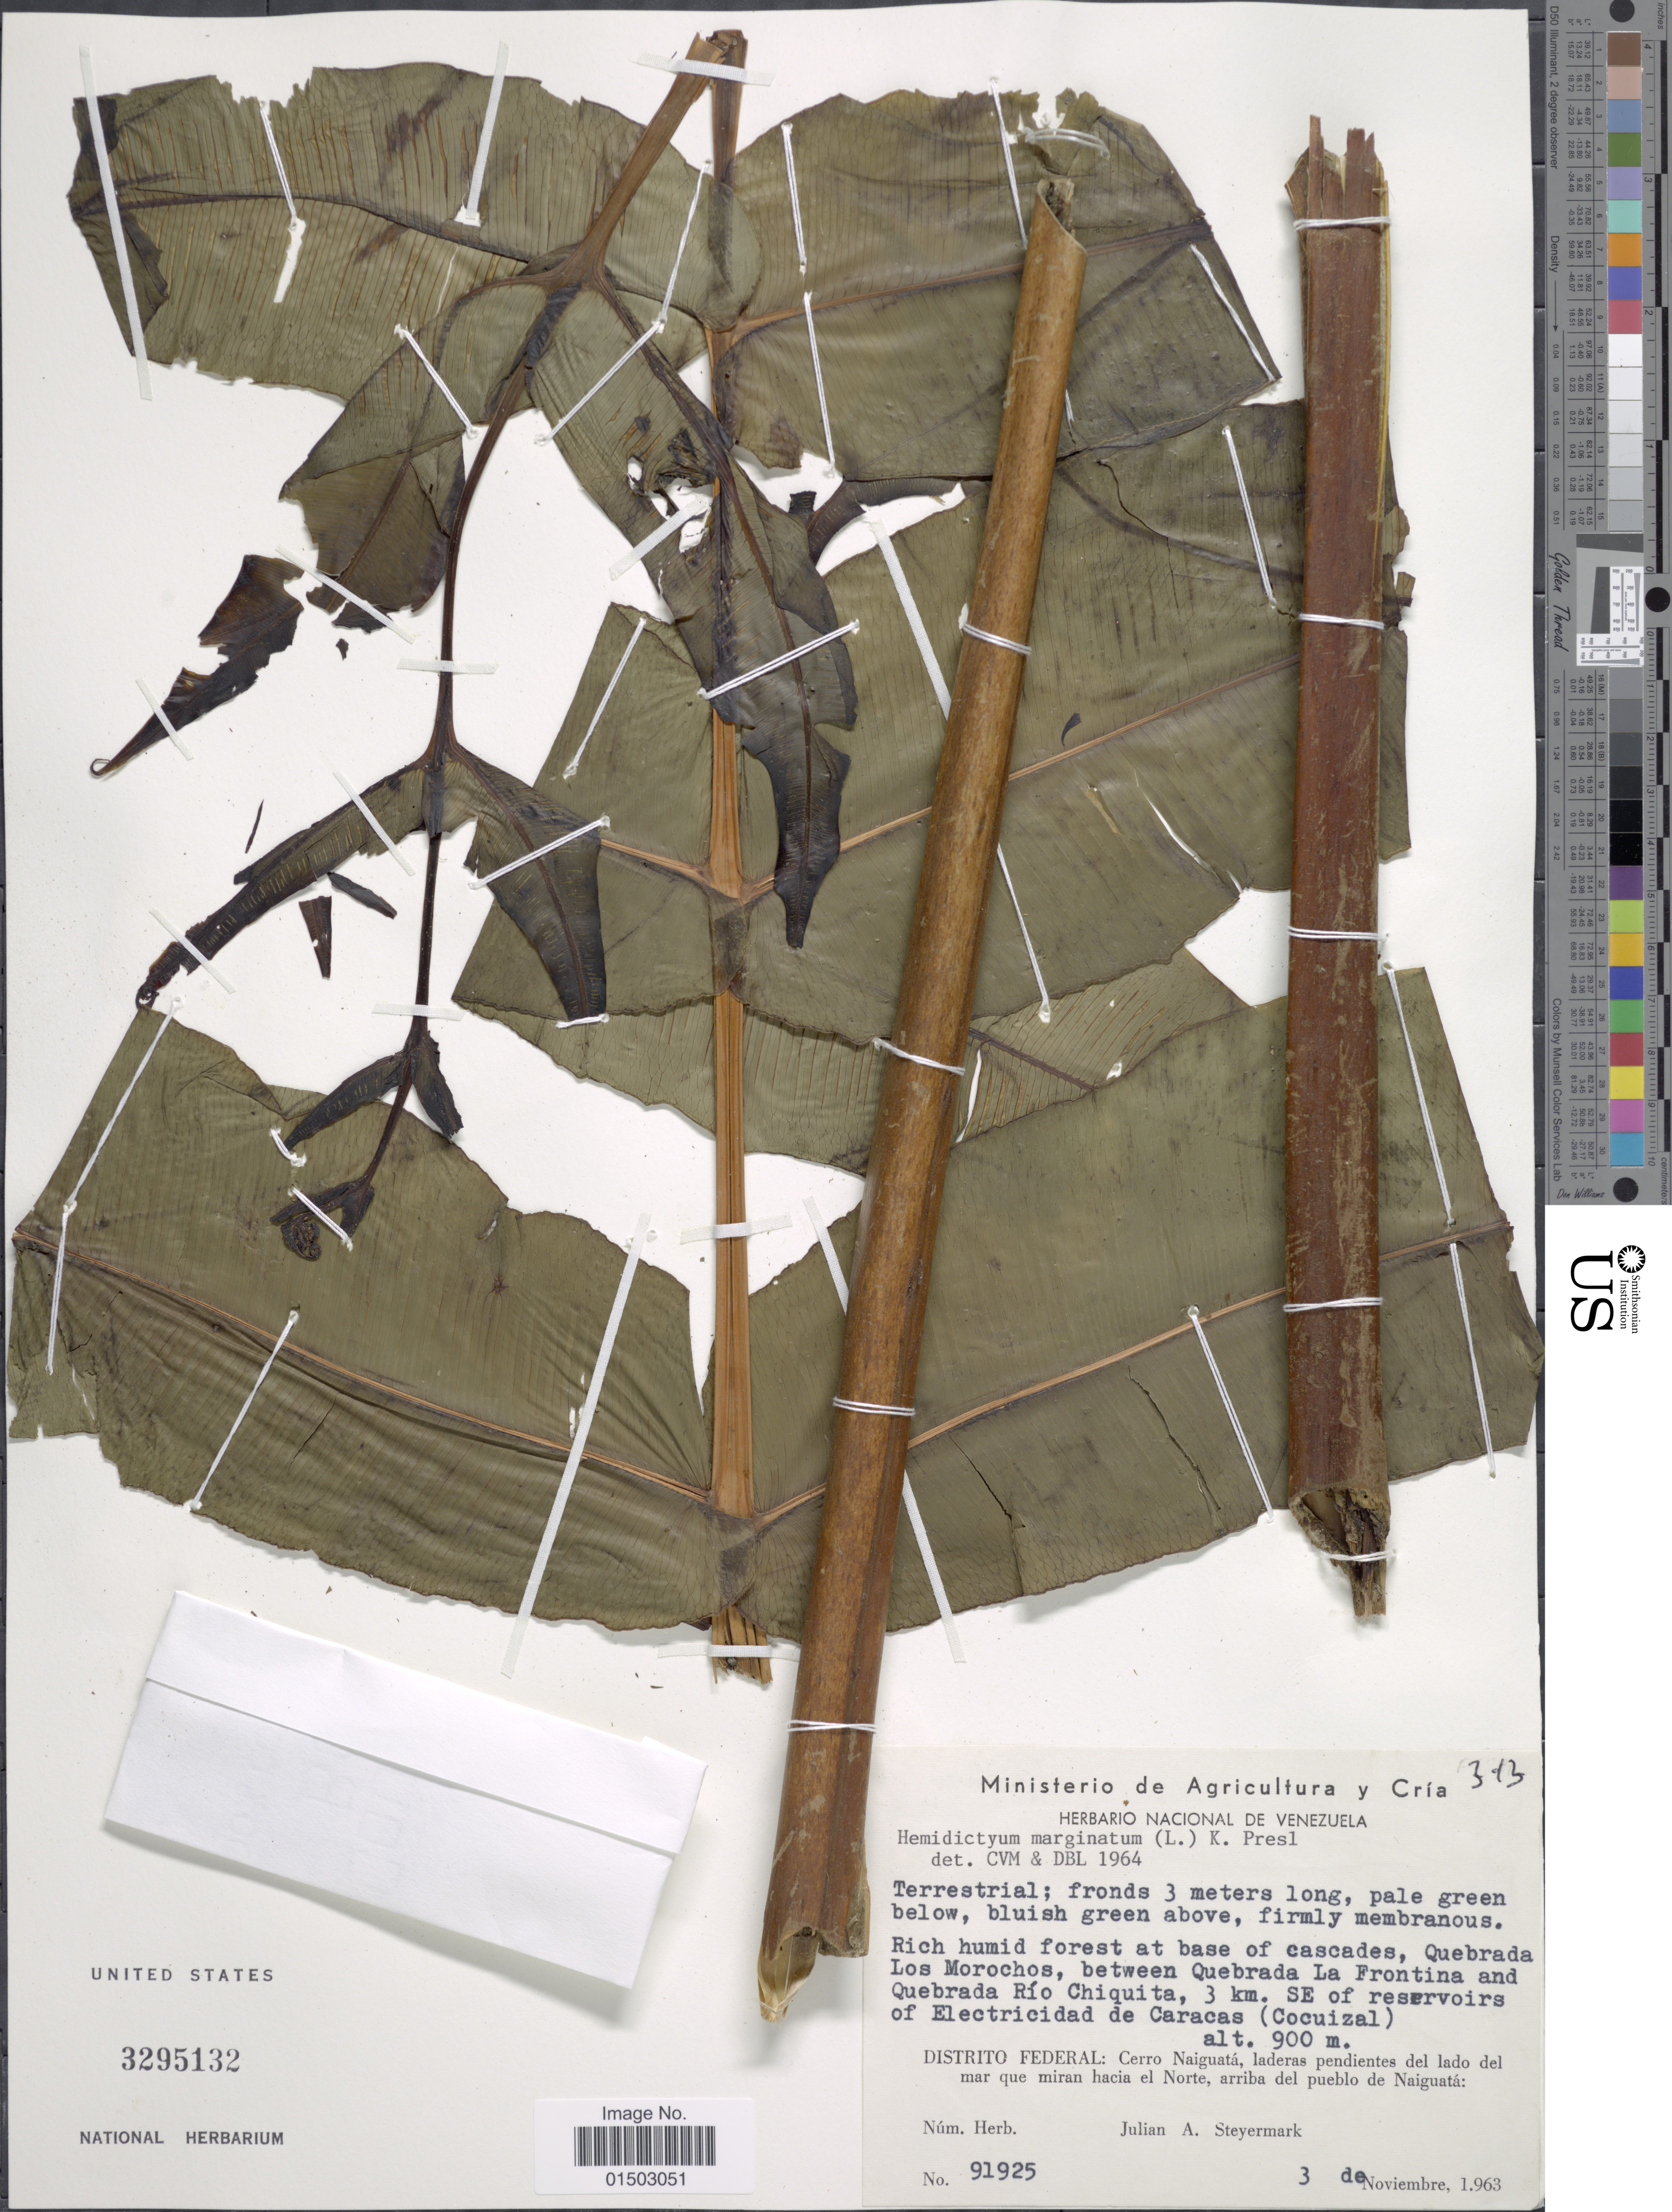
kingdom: Plantae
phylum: Tracheophyta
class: Polypodiopsida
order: Polypodiales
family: Hemidictyaceae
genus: Hemidictyum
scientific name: Hemidictyum marginatum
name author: (L.) C. Presl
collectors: J. Steyermark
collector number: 91925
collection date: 1963-11-03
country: Venezuela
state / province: Distrito Federal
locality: Quebrada Los Morochos, between Quebrada La Frontina and Quebrada Rio Chiquita, 3 km. SE of reservoirs of Electricidad de Caracas (Cocuizal). Distrito Federal: Cerro Naiguatá, laderas pendientes del lado del mar que miran hacia el Norte, arriba del pueblo de Naiguatá.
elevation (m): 900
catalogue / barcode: US 3295132